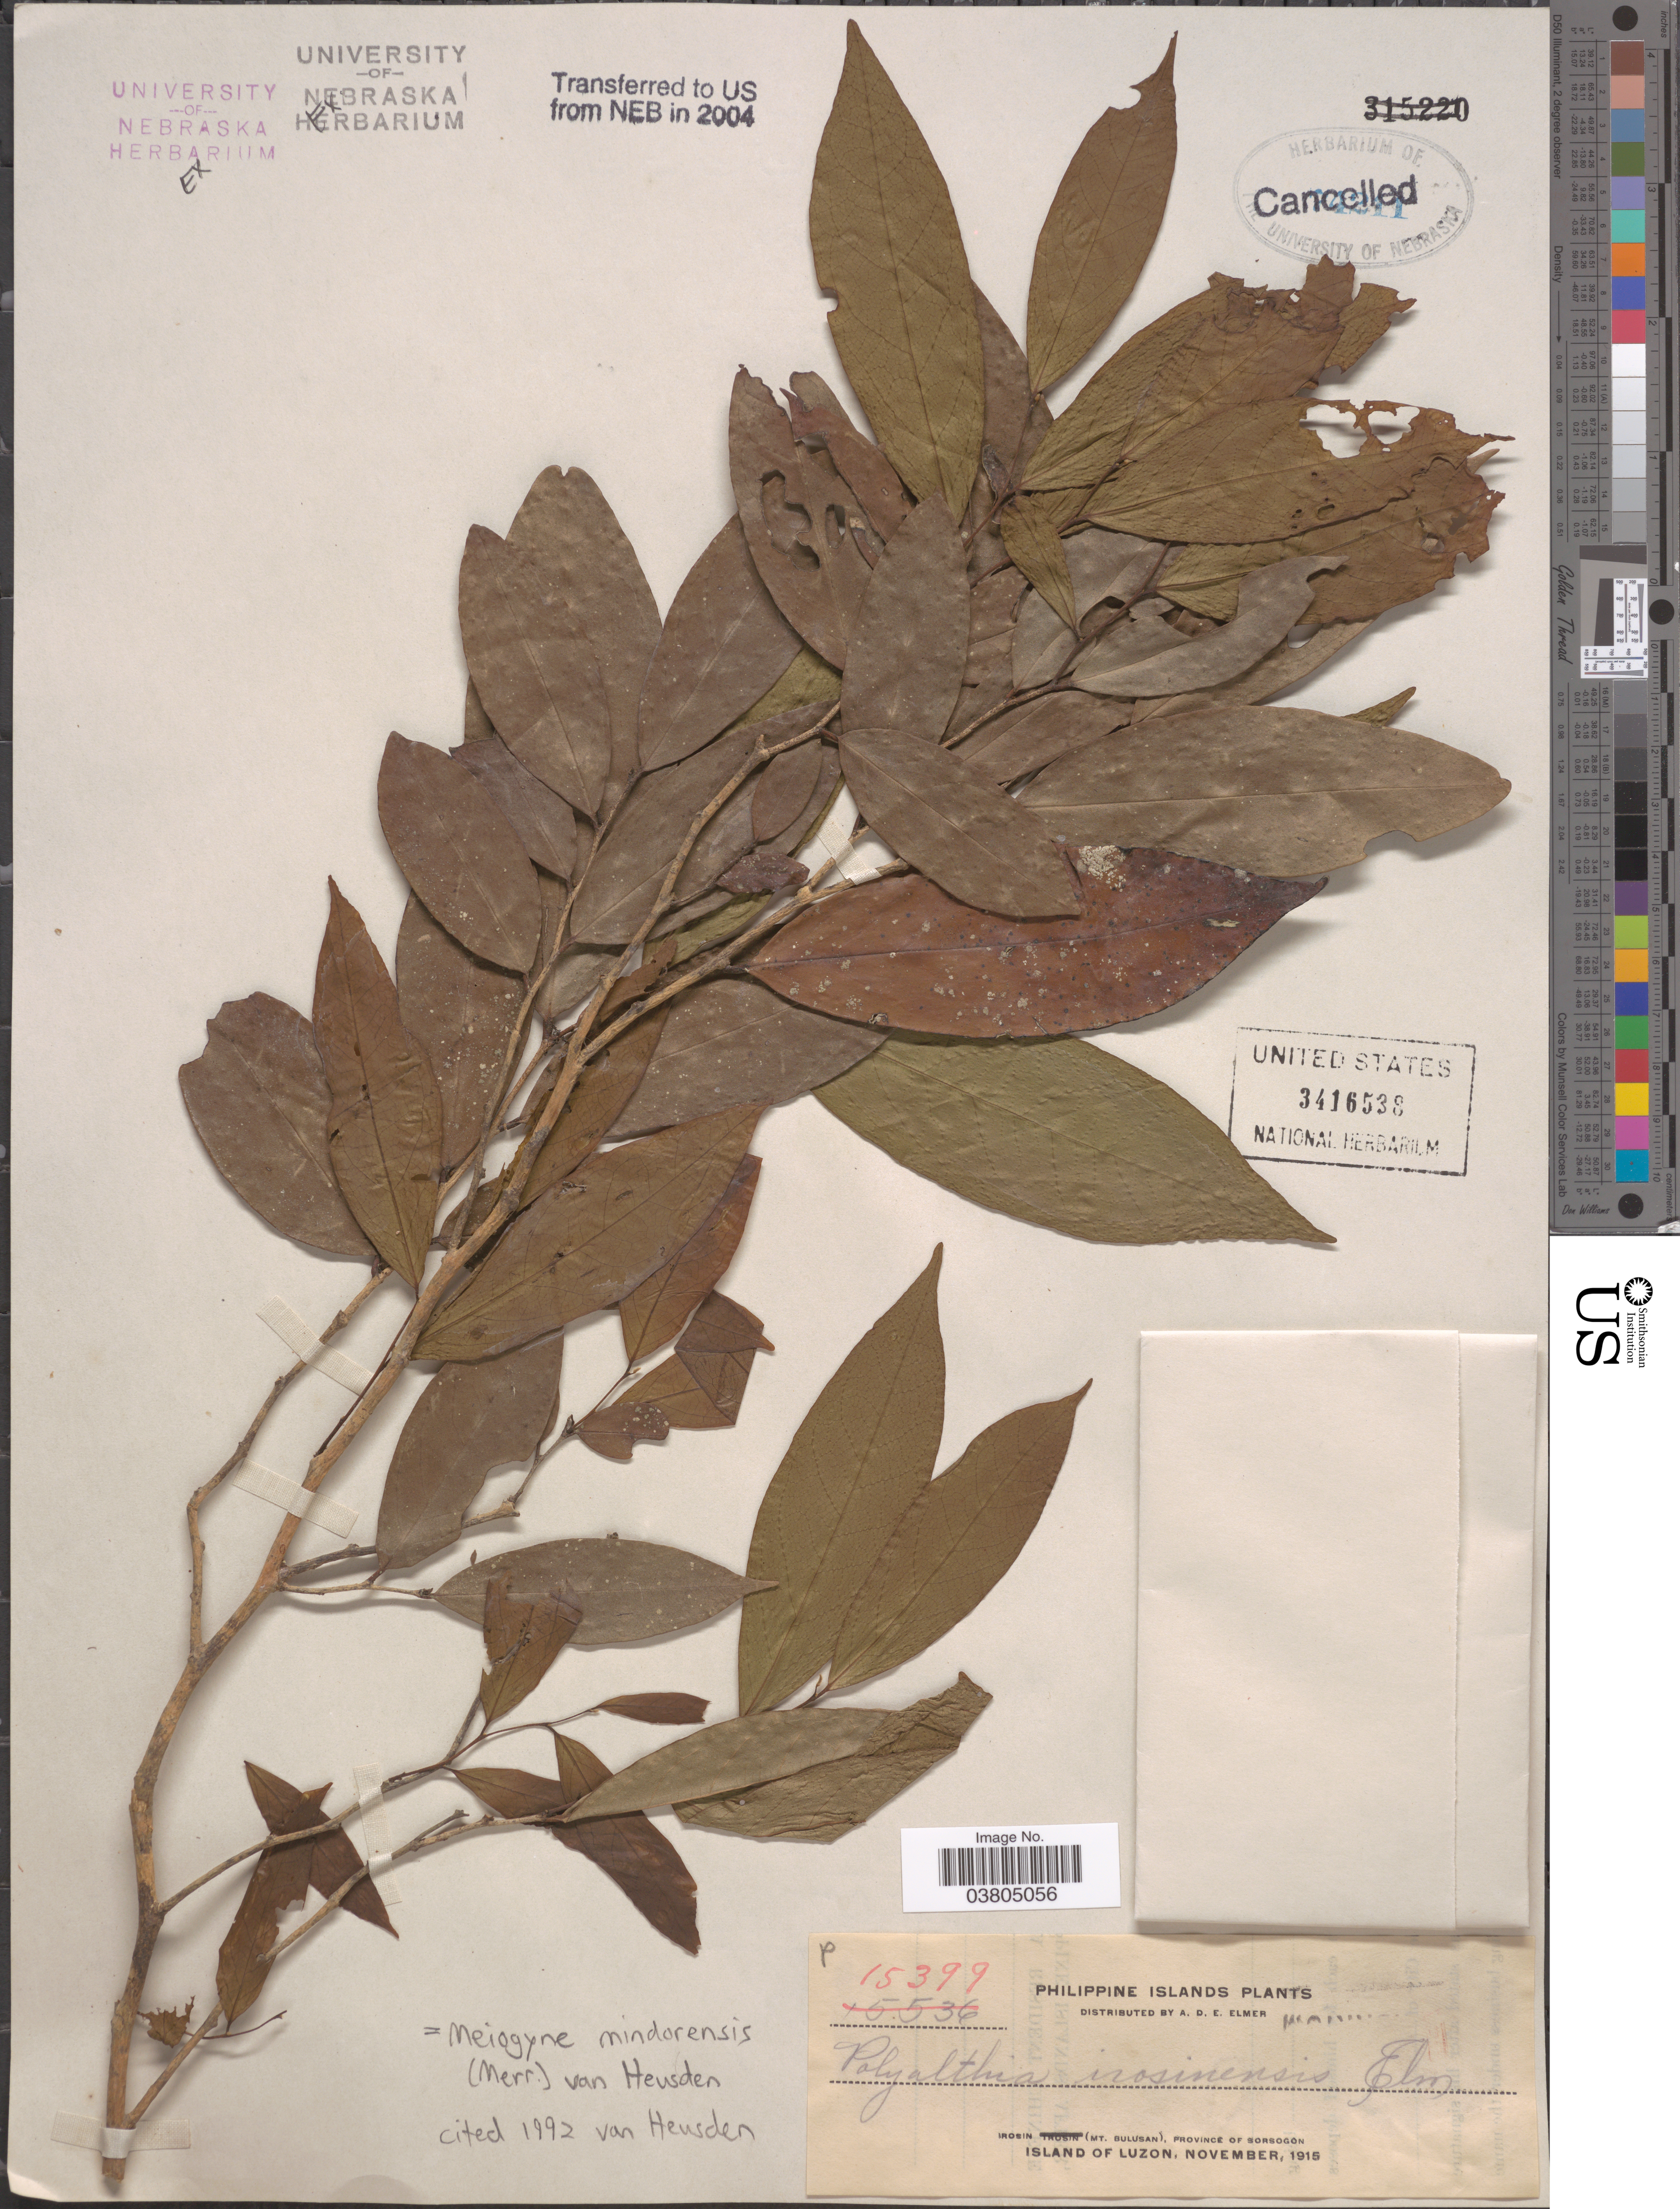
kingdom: Plantae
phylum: Tracheophyta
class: Magnoliopsida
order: Magnoliales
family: Annonaceae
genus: Meiogyne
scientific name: Meiogyne mindorensis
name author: (Merr.) Heusden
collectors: A. D. E. Elmer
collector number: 15399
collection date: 1915-11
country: Philippines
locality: Philippine Islands. Irosin (Mt. Bulusan), Province of Sorsogon. Island of Luzon.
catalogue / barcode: US 3416538